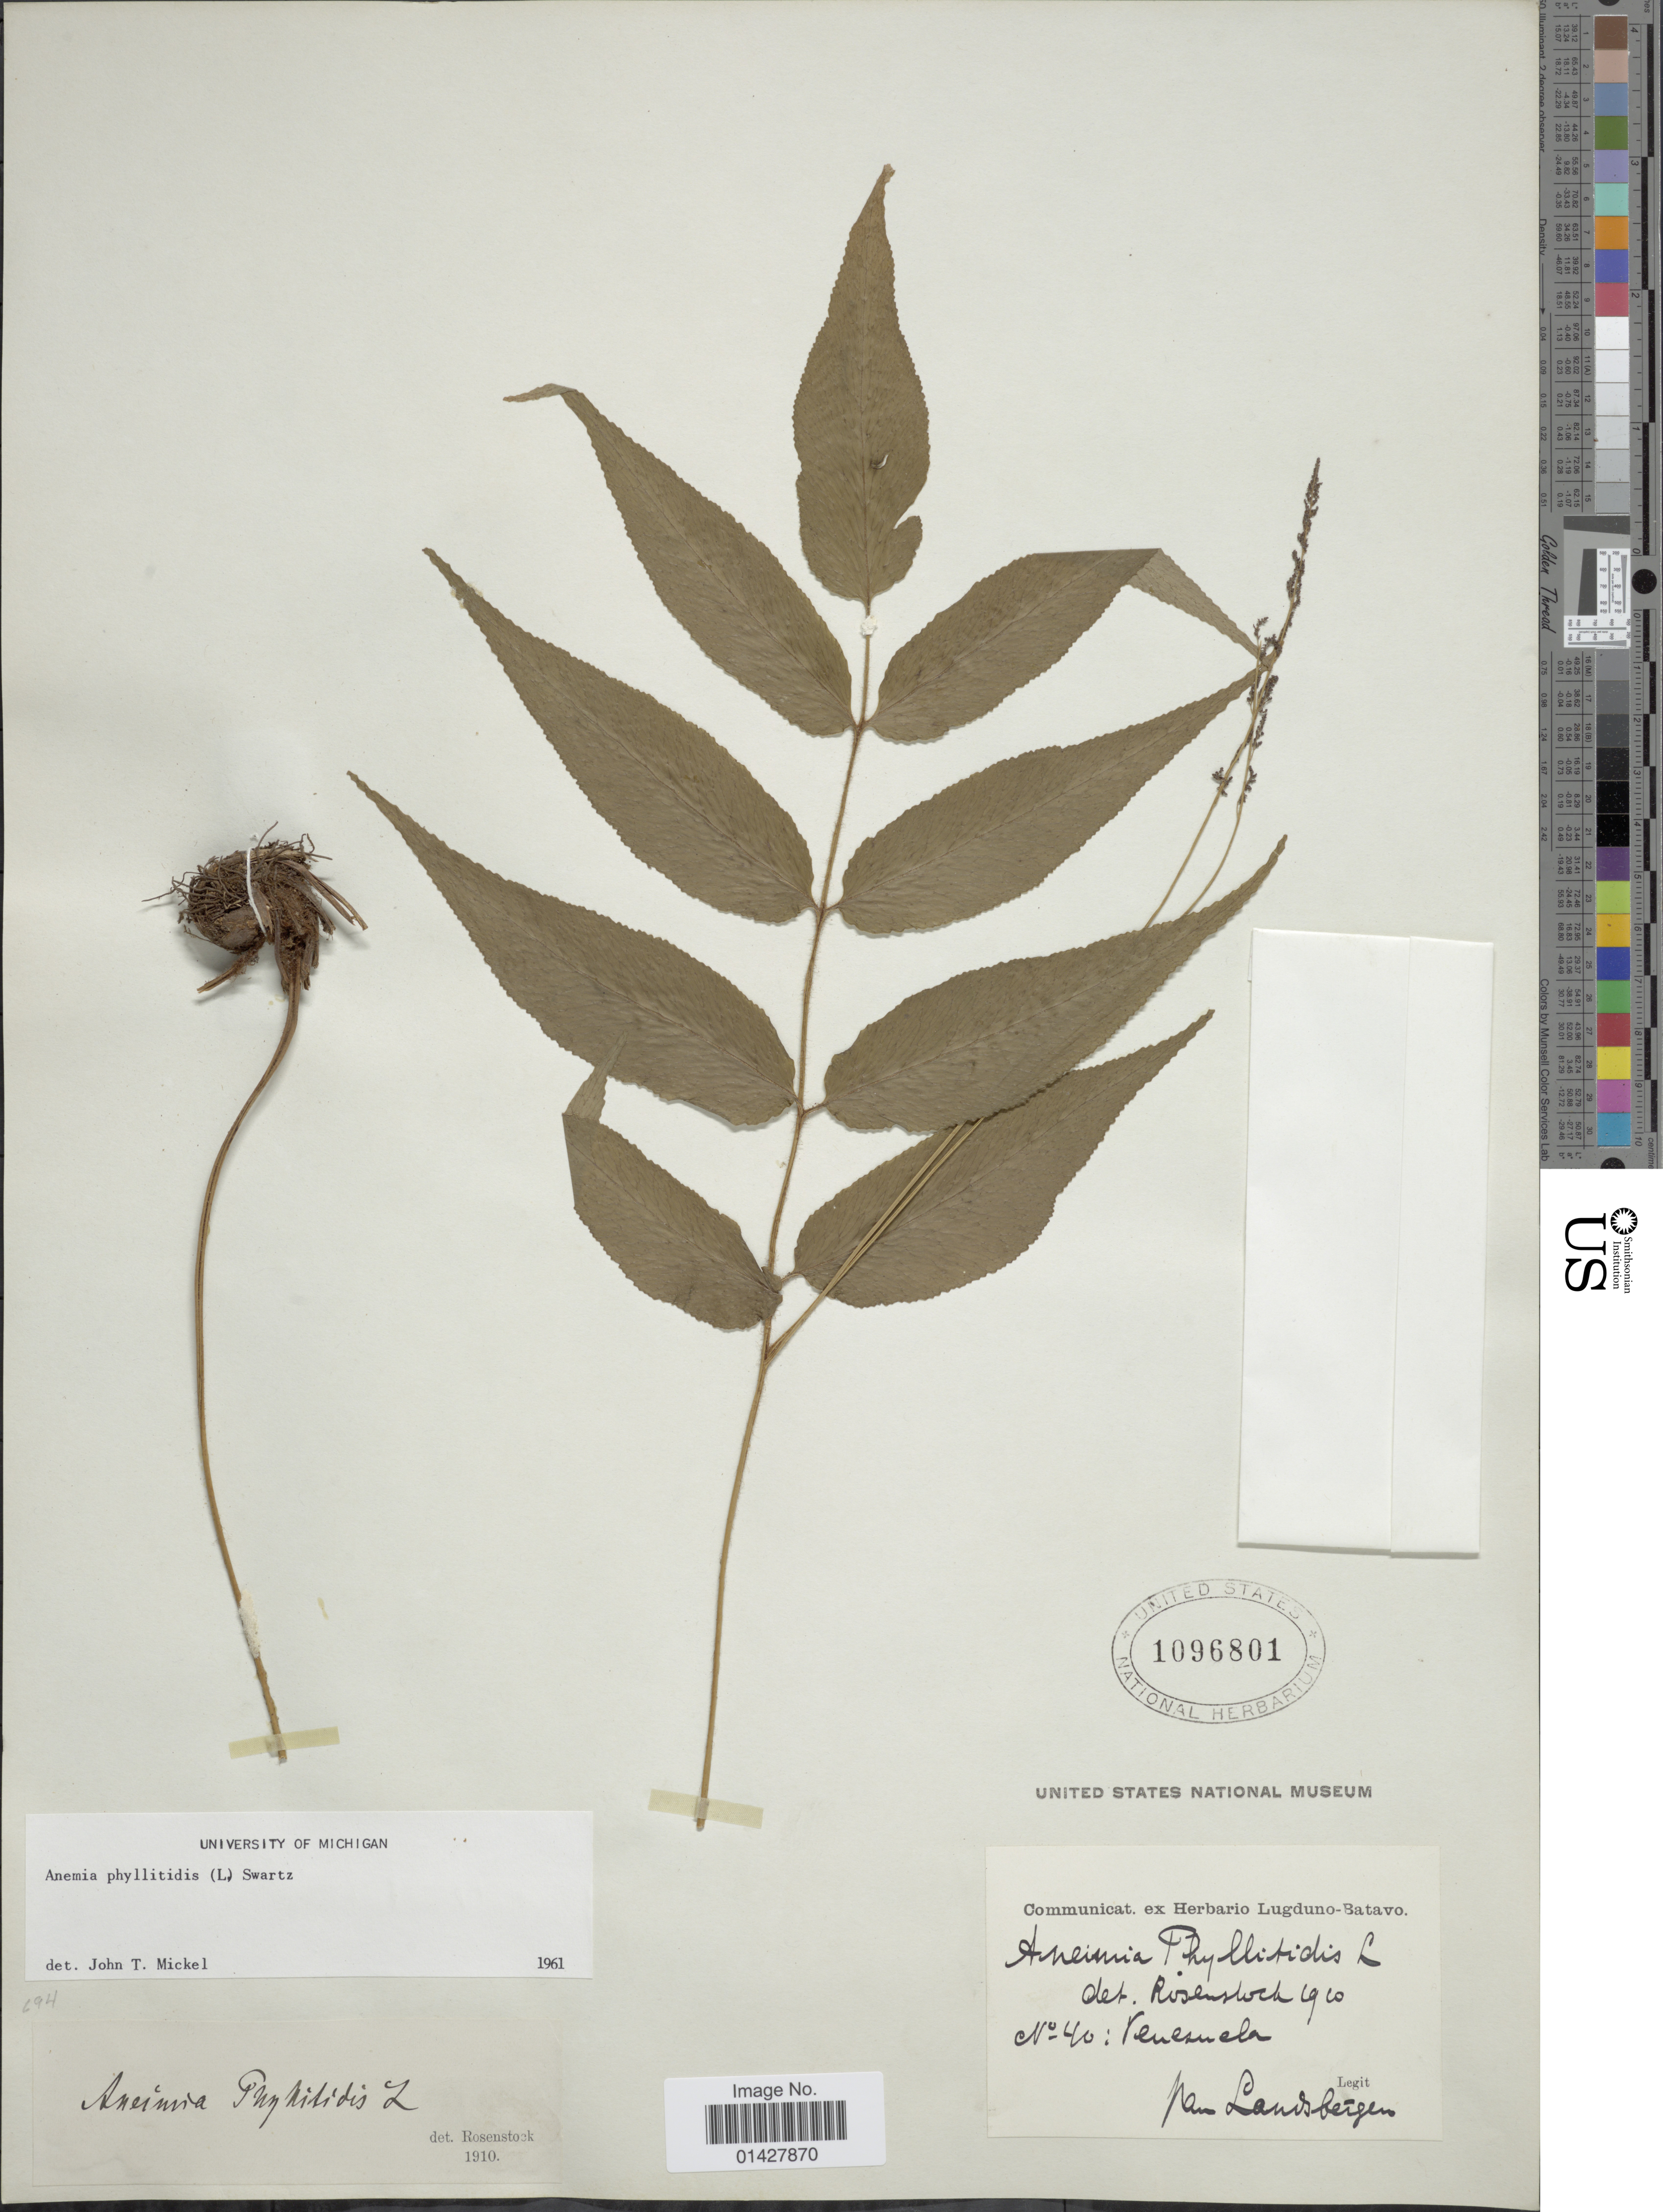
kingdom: Plantae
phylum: Tracheophyta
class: Polypodiopsida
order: Schizaeales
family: Anemiaceae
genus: Anemia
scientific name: Anemia phyllitidis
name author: (L.) Sw.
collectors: Van Landsbergen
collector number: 40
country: Venezuela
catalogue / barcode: US 1096801